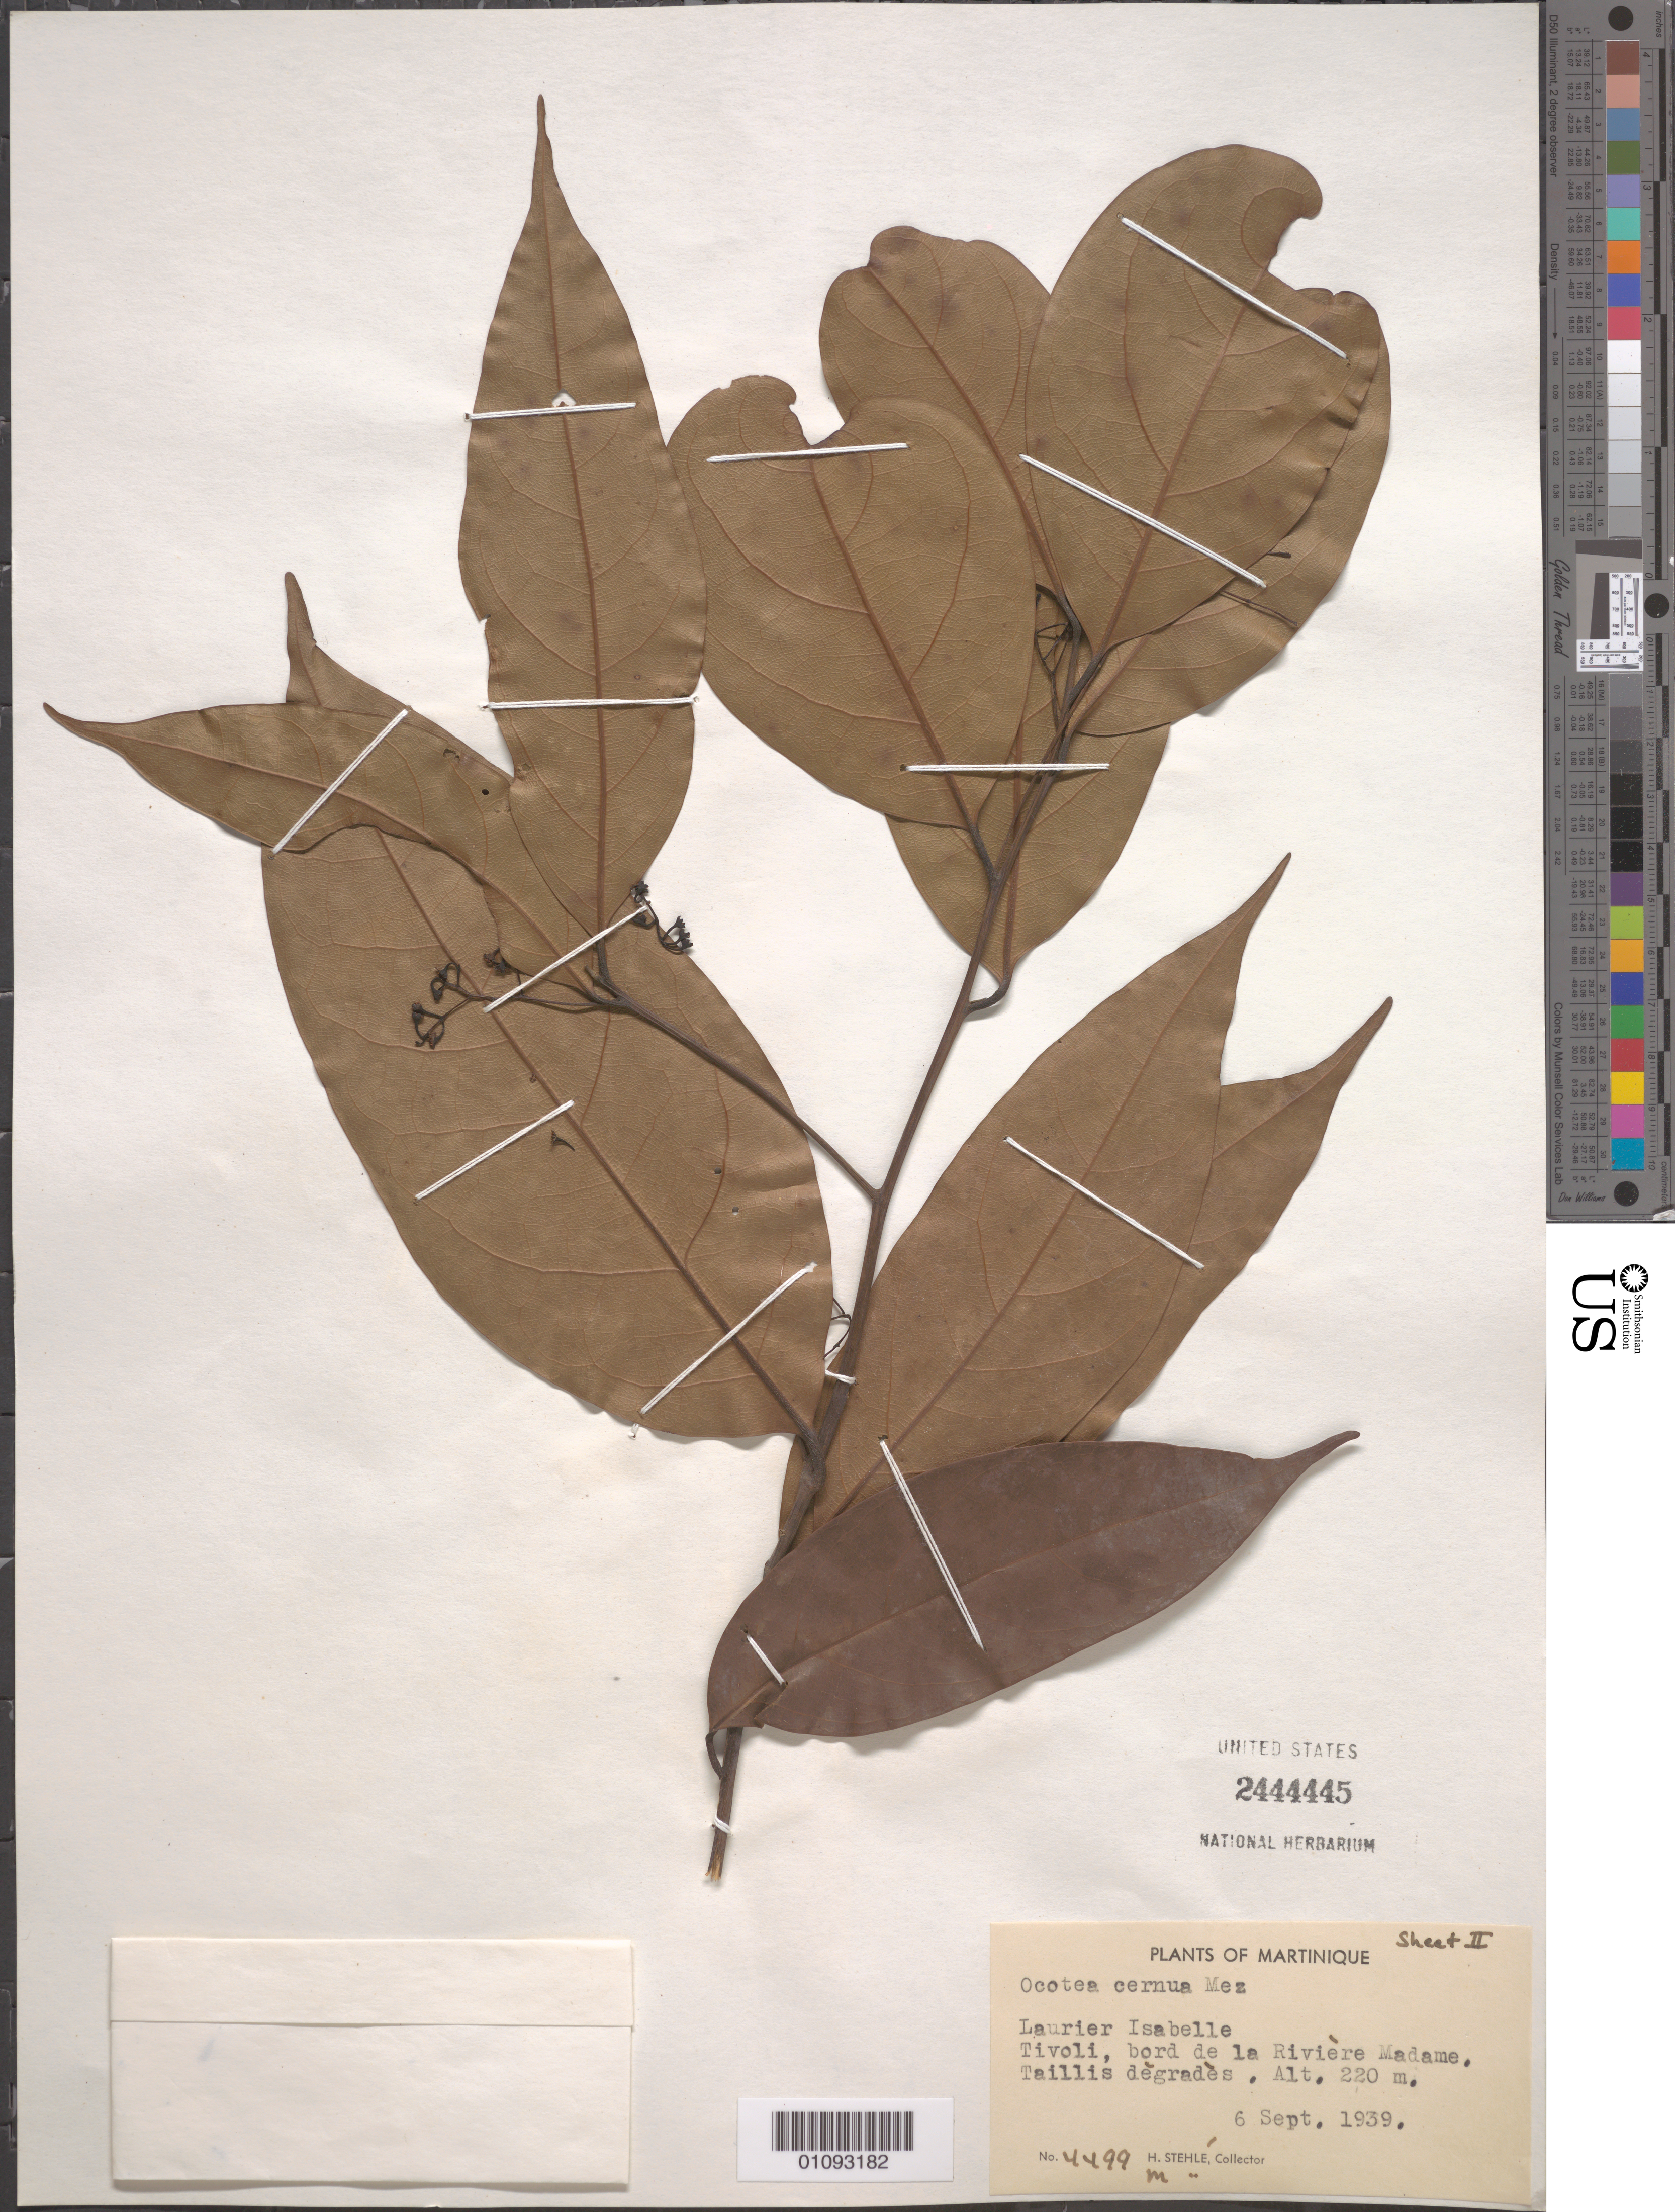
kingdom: Plantae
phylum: Tracheophyta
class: Magnoliopsida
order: Laurales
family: Lauraceae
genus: Ocotea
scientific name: Ocotea cernua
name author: (Nees) Mez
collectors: H. Stehlé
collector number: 4499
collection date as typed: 06 Sep 1939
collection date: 1939-09-06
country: Martinique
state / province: Fort-de-France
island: Martinique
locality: Tivoli, bank of Riviere Madame.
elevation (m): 220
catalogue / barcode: US 2444445